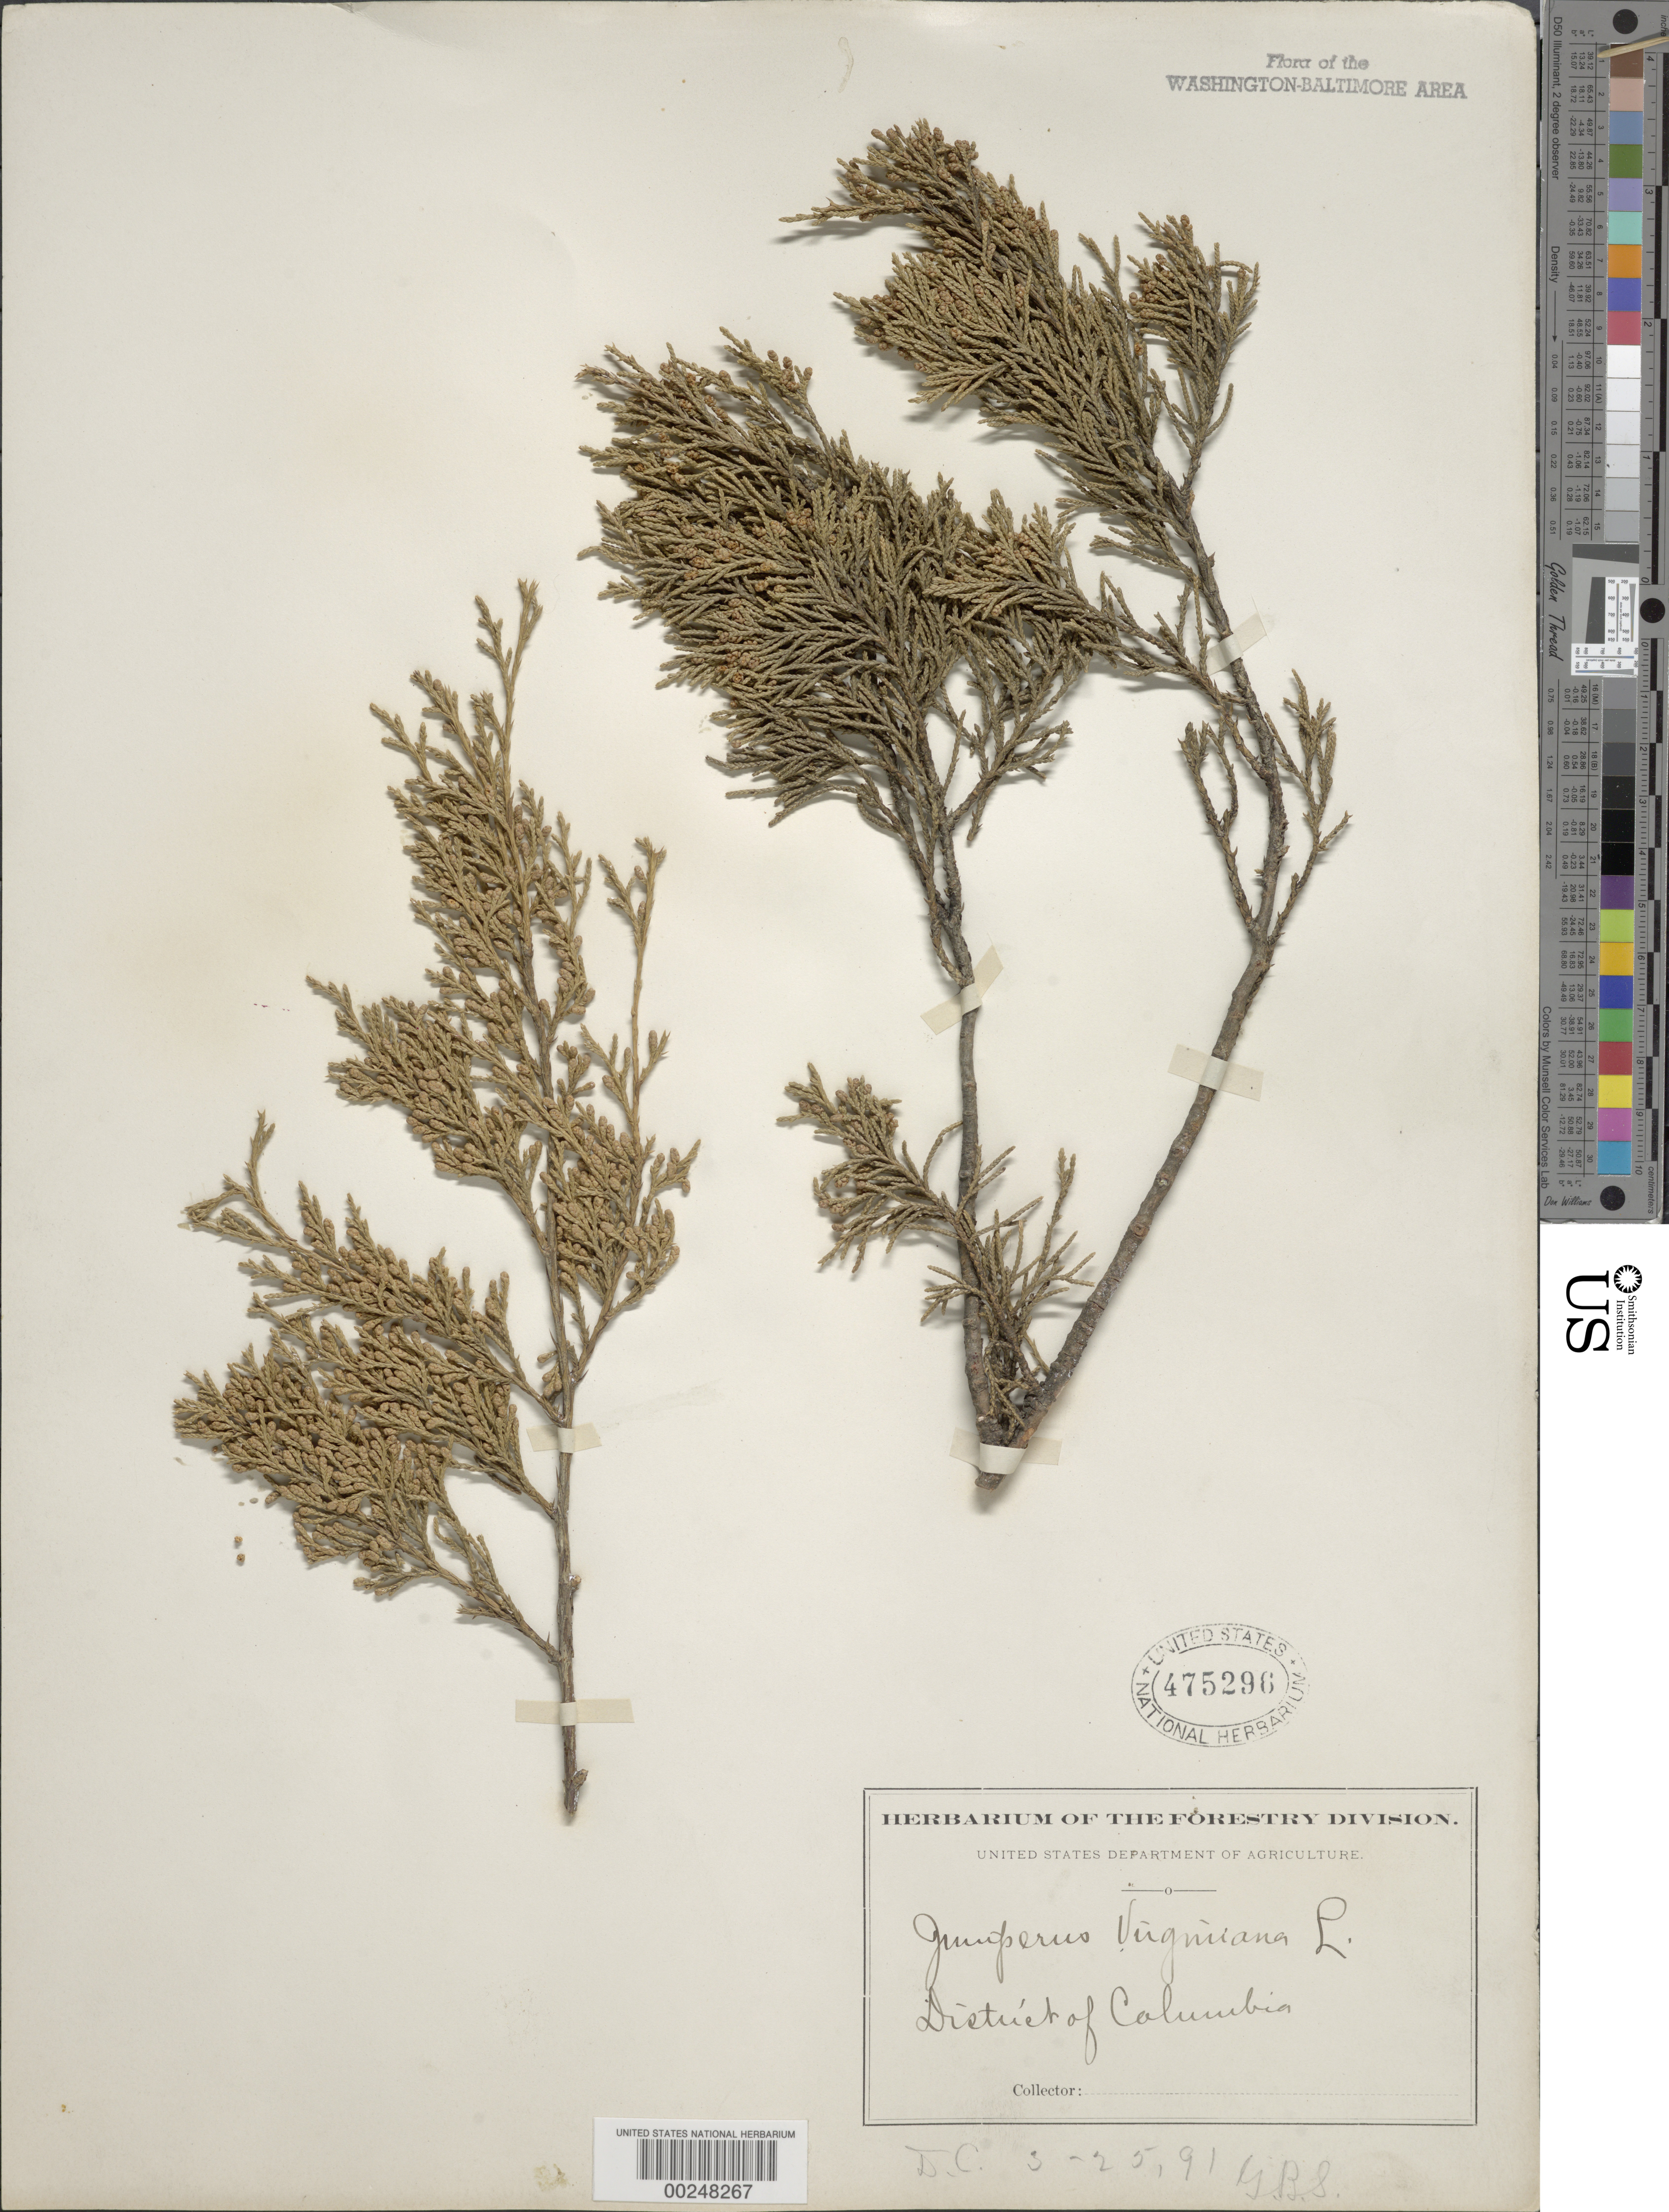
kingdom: Plantae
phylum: Tracheophyta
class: Pinopsida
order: Pinales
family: Cupressaceae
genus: Juniperus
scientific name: Juniperus virginiana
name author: L.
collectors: G. B. Sudworth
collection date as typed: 25 Mar 1891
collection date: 1891-03-25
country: United States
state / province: District of Columbia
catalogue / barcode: US 475296